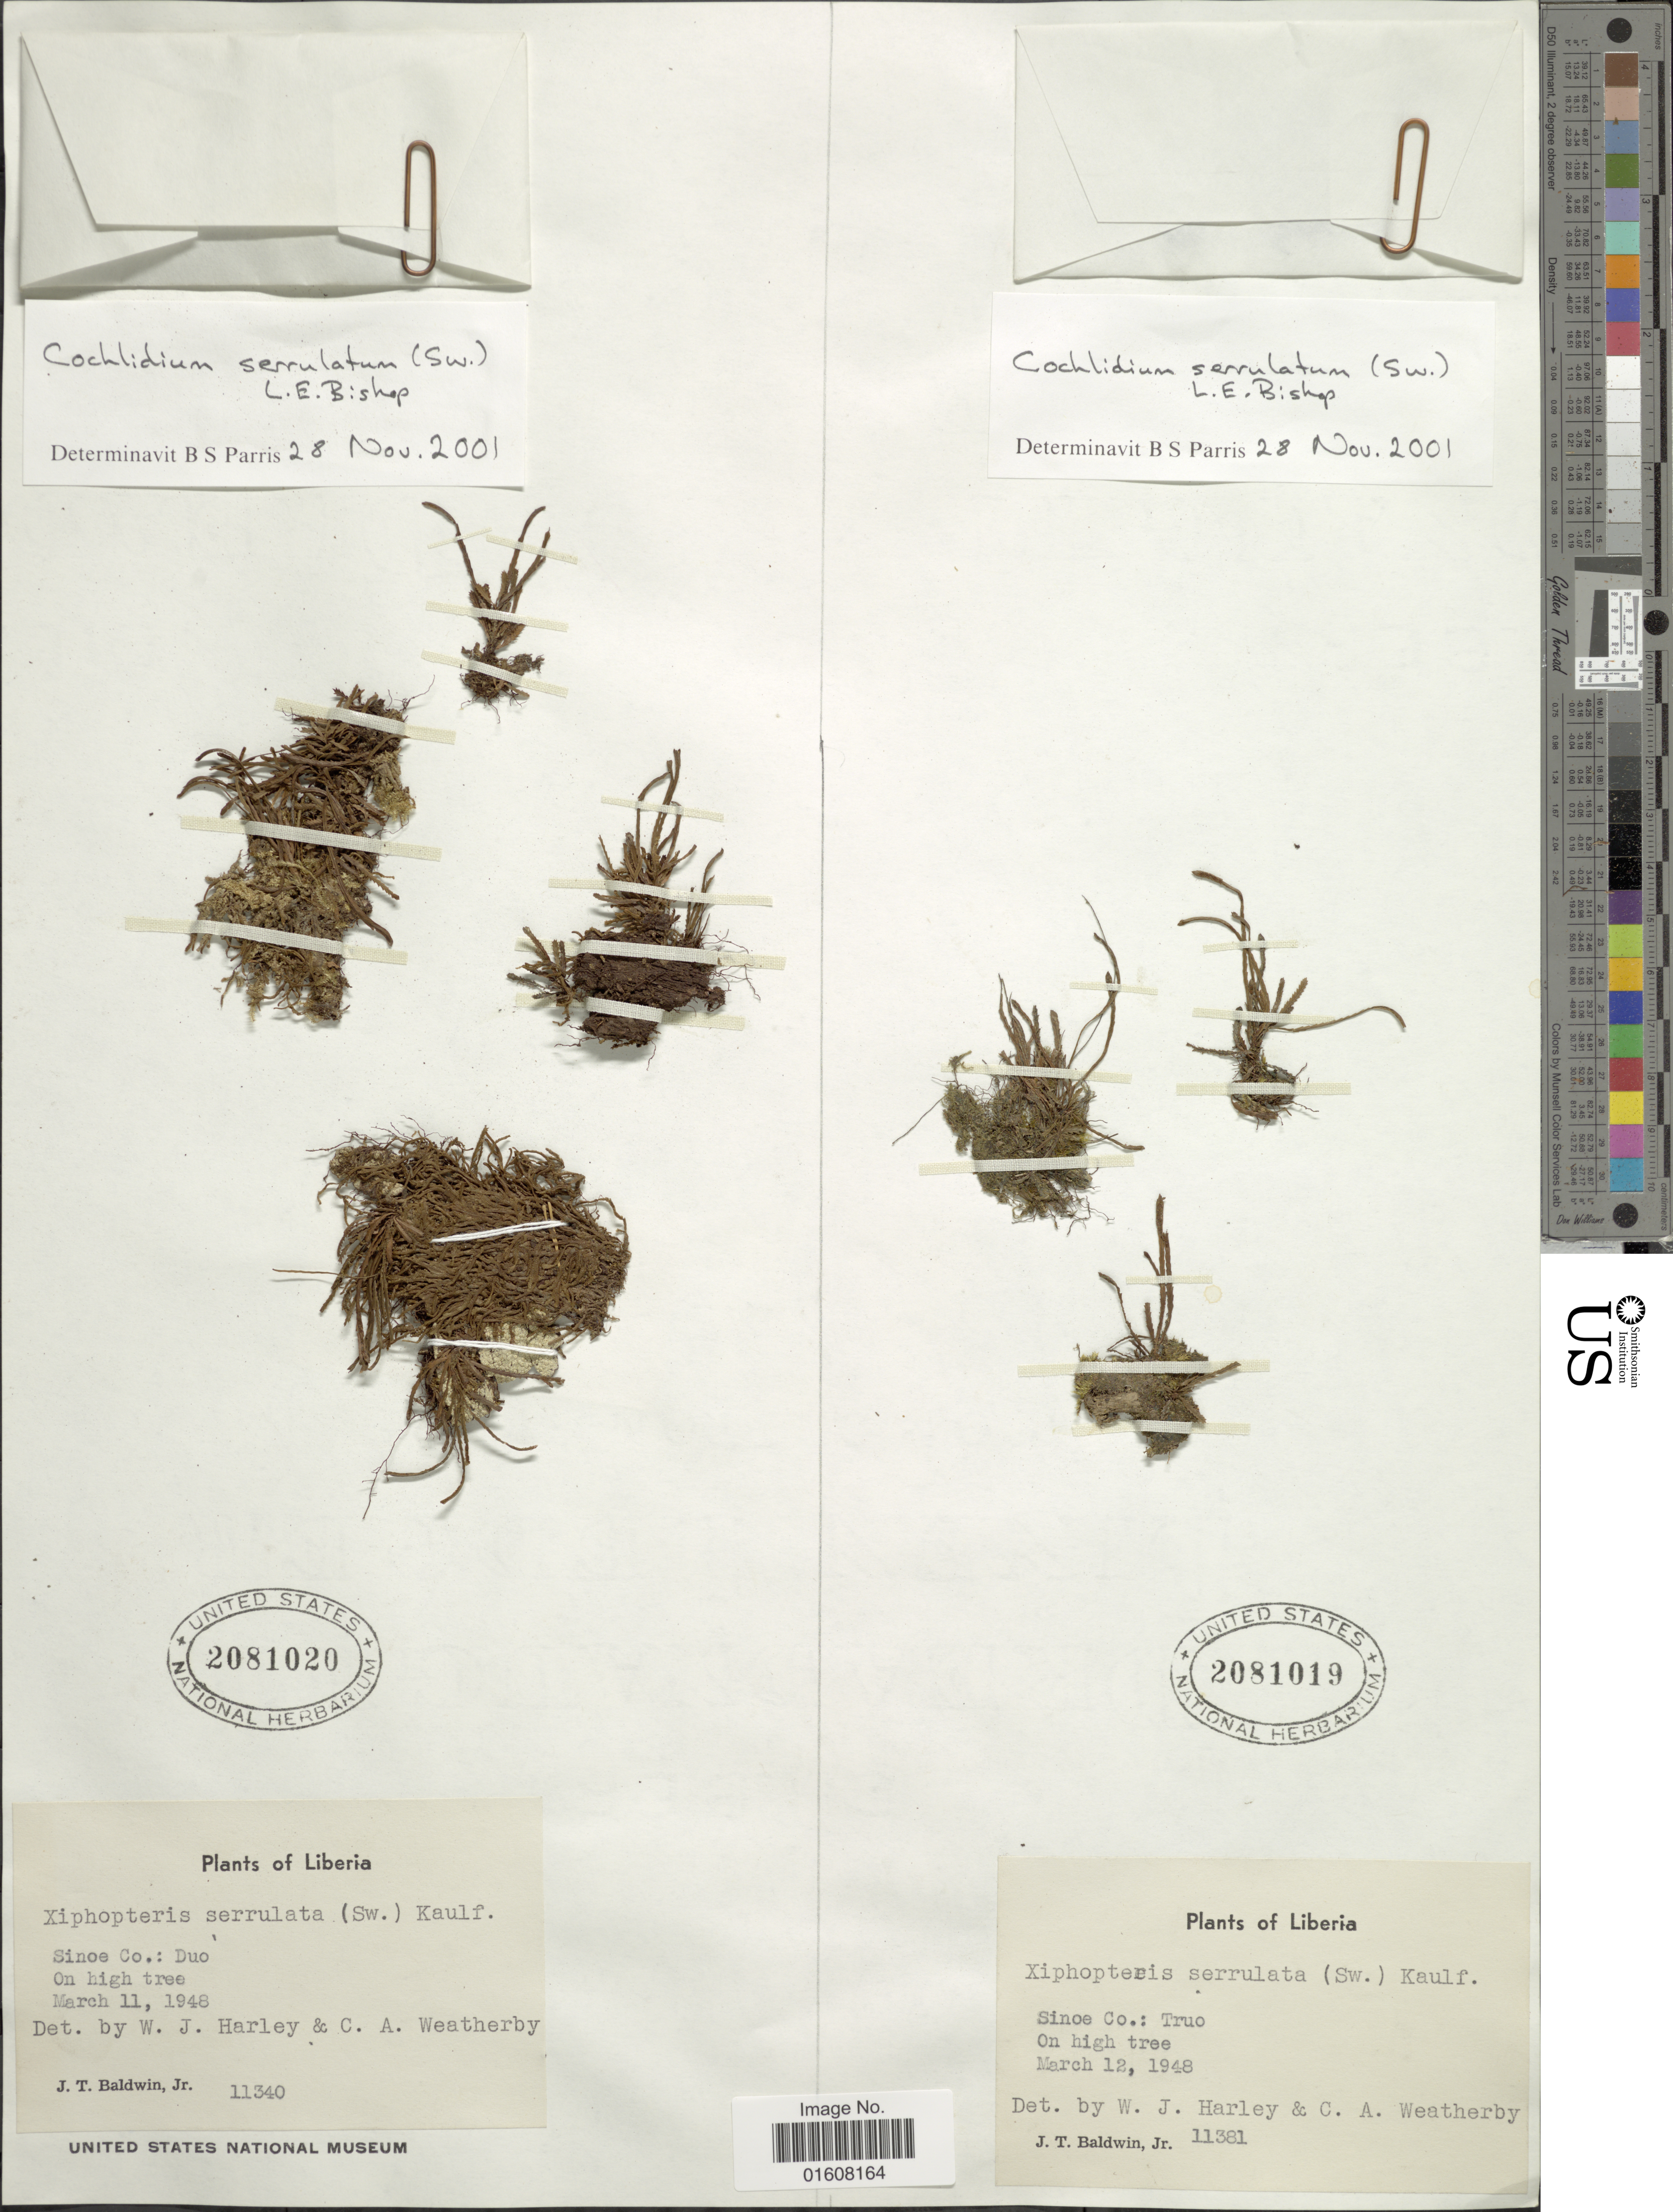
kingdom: Plantae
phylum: Tracheophyta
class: Polypodiopsida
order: Polypodiales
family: Polypodiaceae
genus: Cochlidium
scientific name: Cochlidium serrulatum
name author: (Sw.) L.E. Bishop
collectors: J. T. Baldwin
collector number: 11340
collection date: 1948-03-11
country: Liberia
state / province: Sinoe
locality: Duo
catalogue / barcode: US 2081020-2